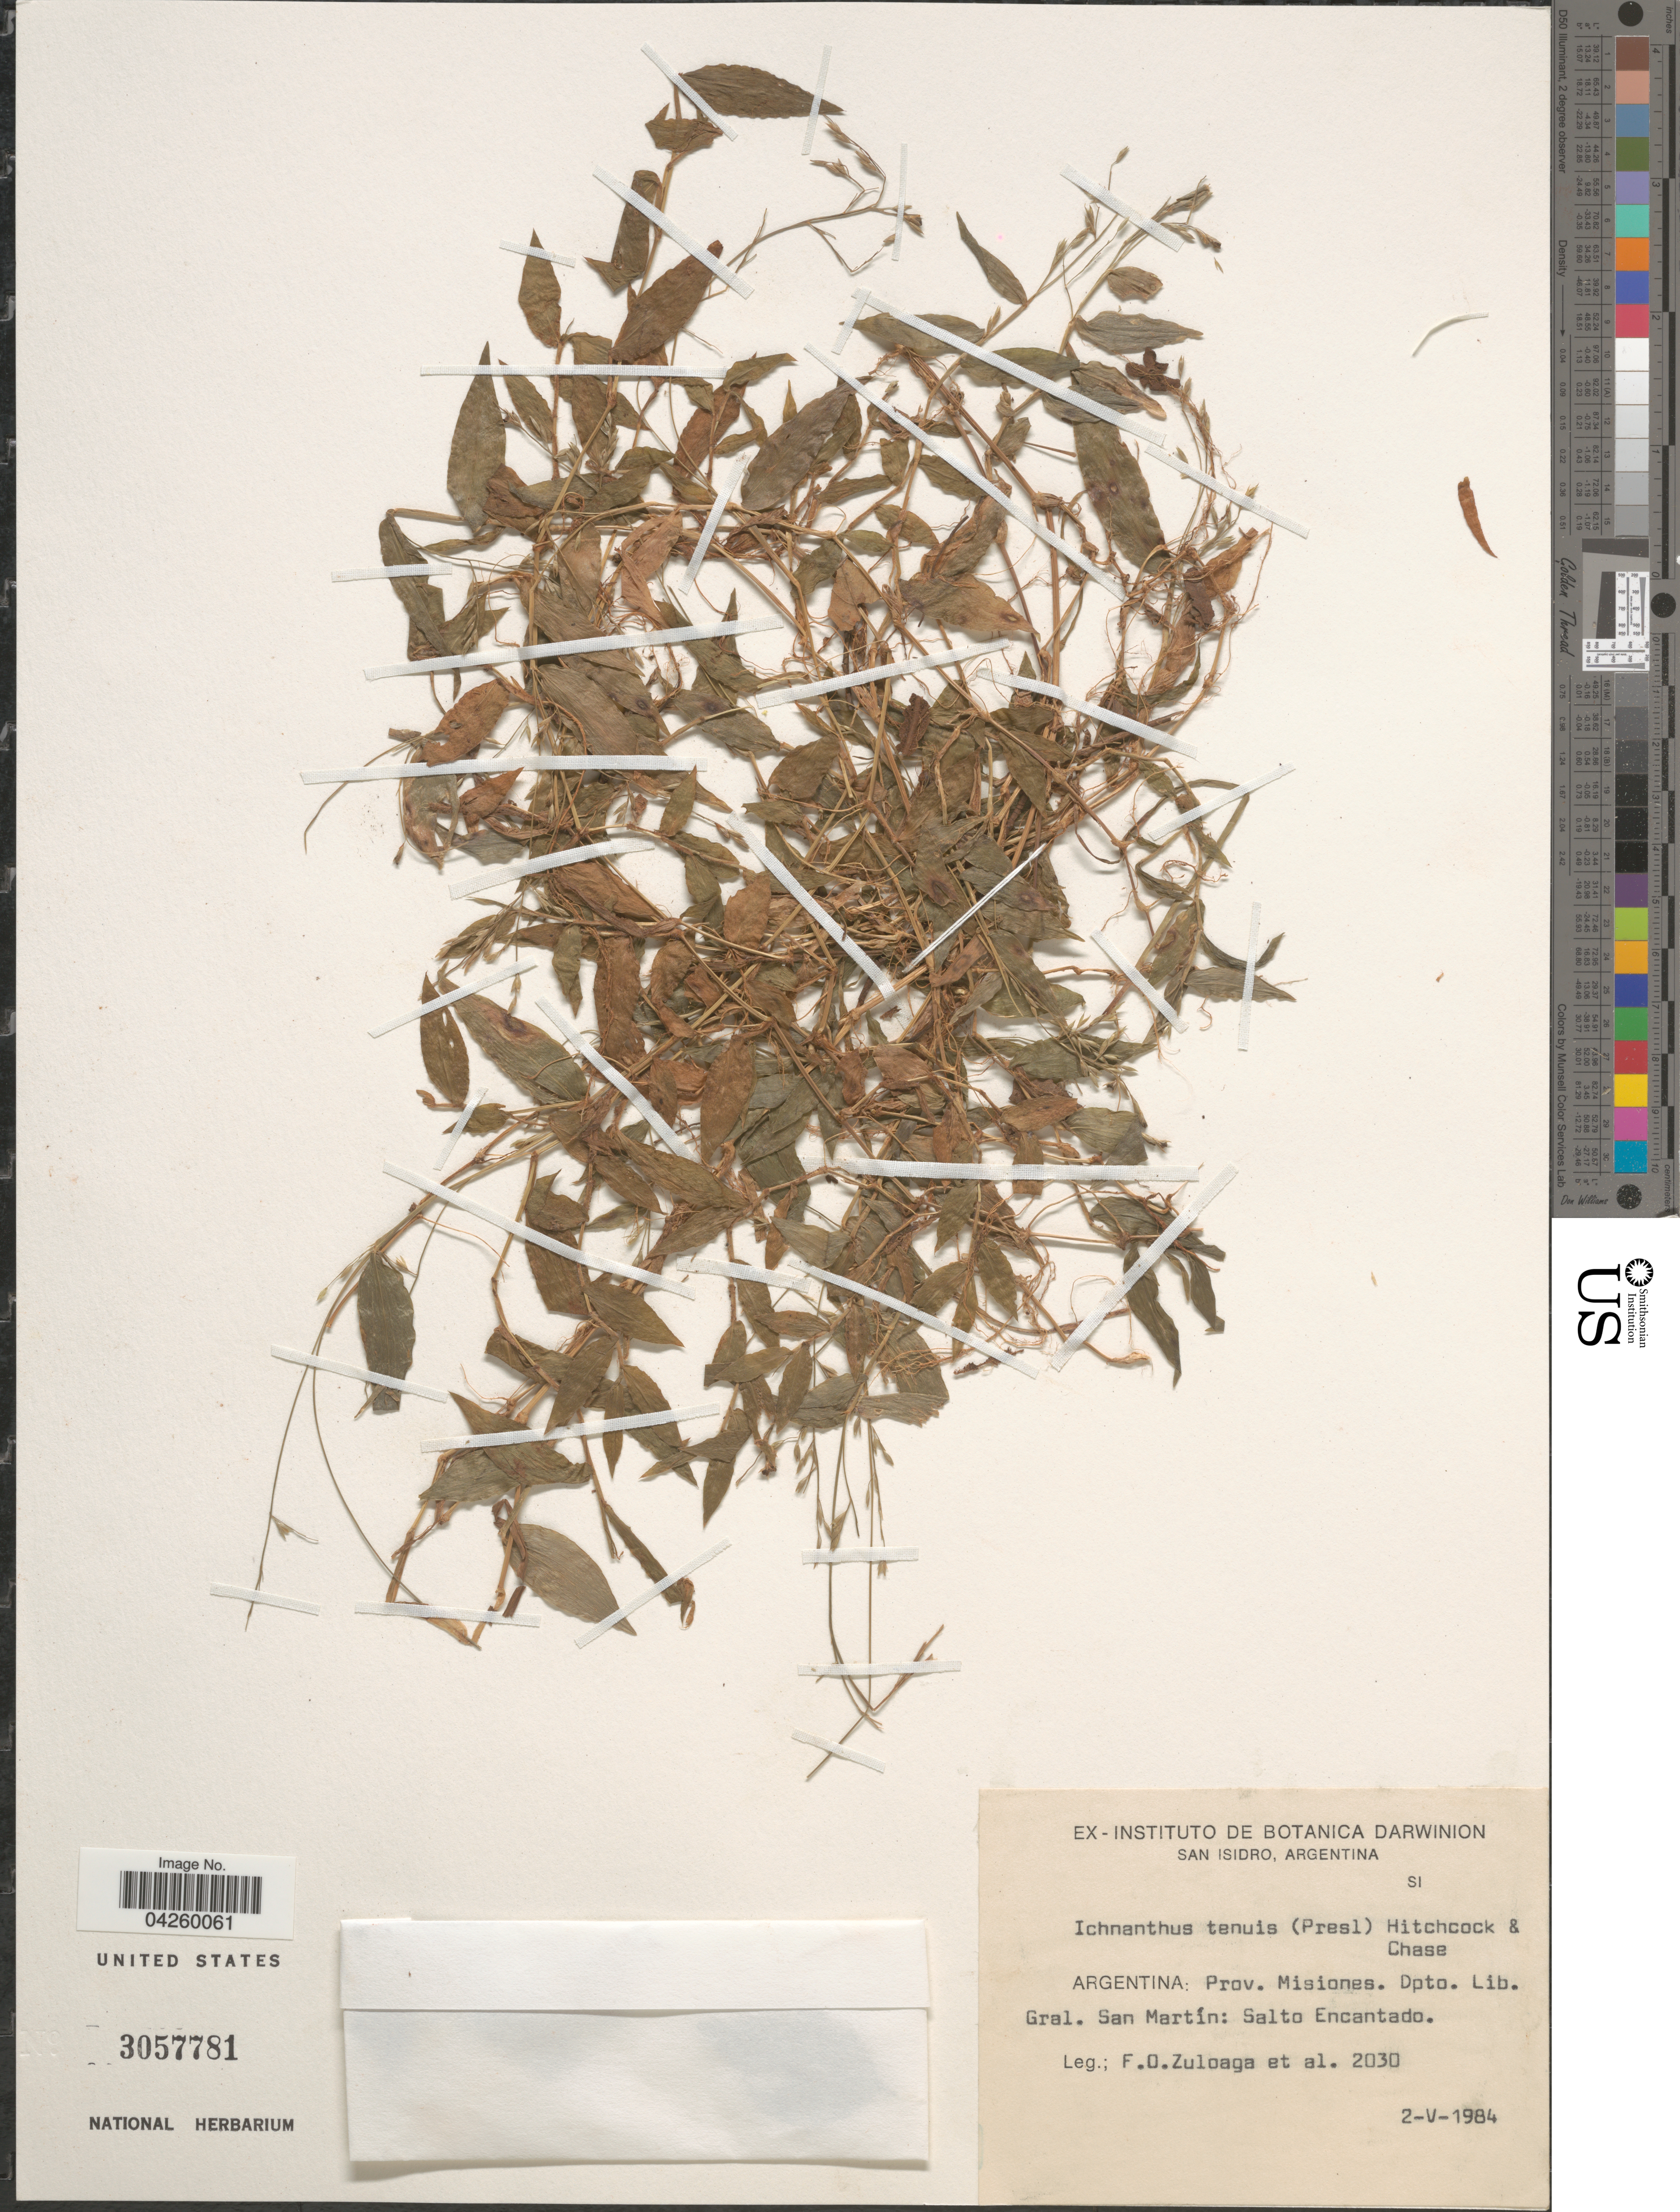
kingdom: Plantae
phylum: Tracheophyta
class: Liliopsida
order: Poales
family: Poaceae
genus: Ichnanthus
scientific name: Ichnanthus tenuis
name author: (J. Presl) Hitchc. & Chase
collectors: F. O. Zuloaga & et al.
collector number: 2030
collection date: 1984-05-02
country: Argentina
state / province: Misiones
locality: Dpto. Lib. Gral. San Martín: Salto Encantado.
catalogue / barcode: US 3057781